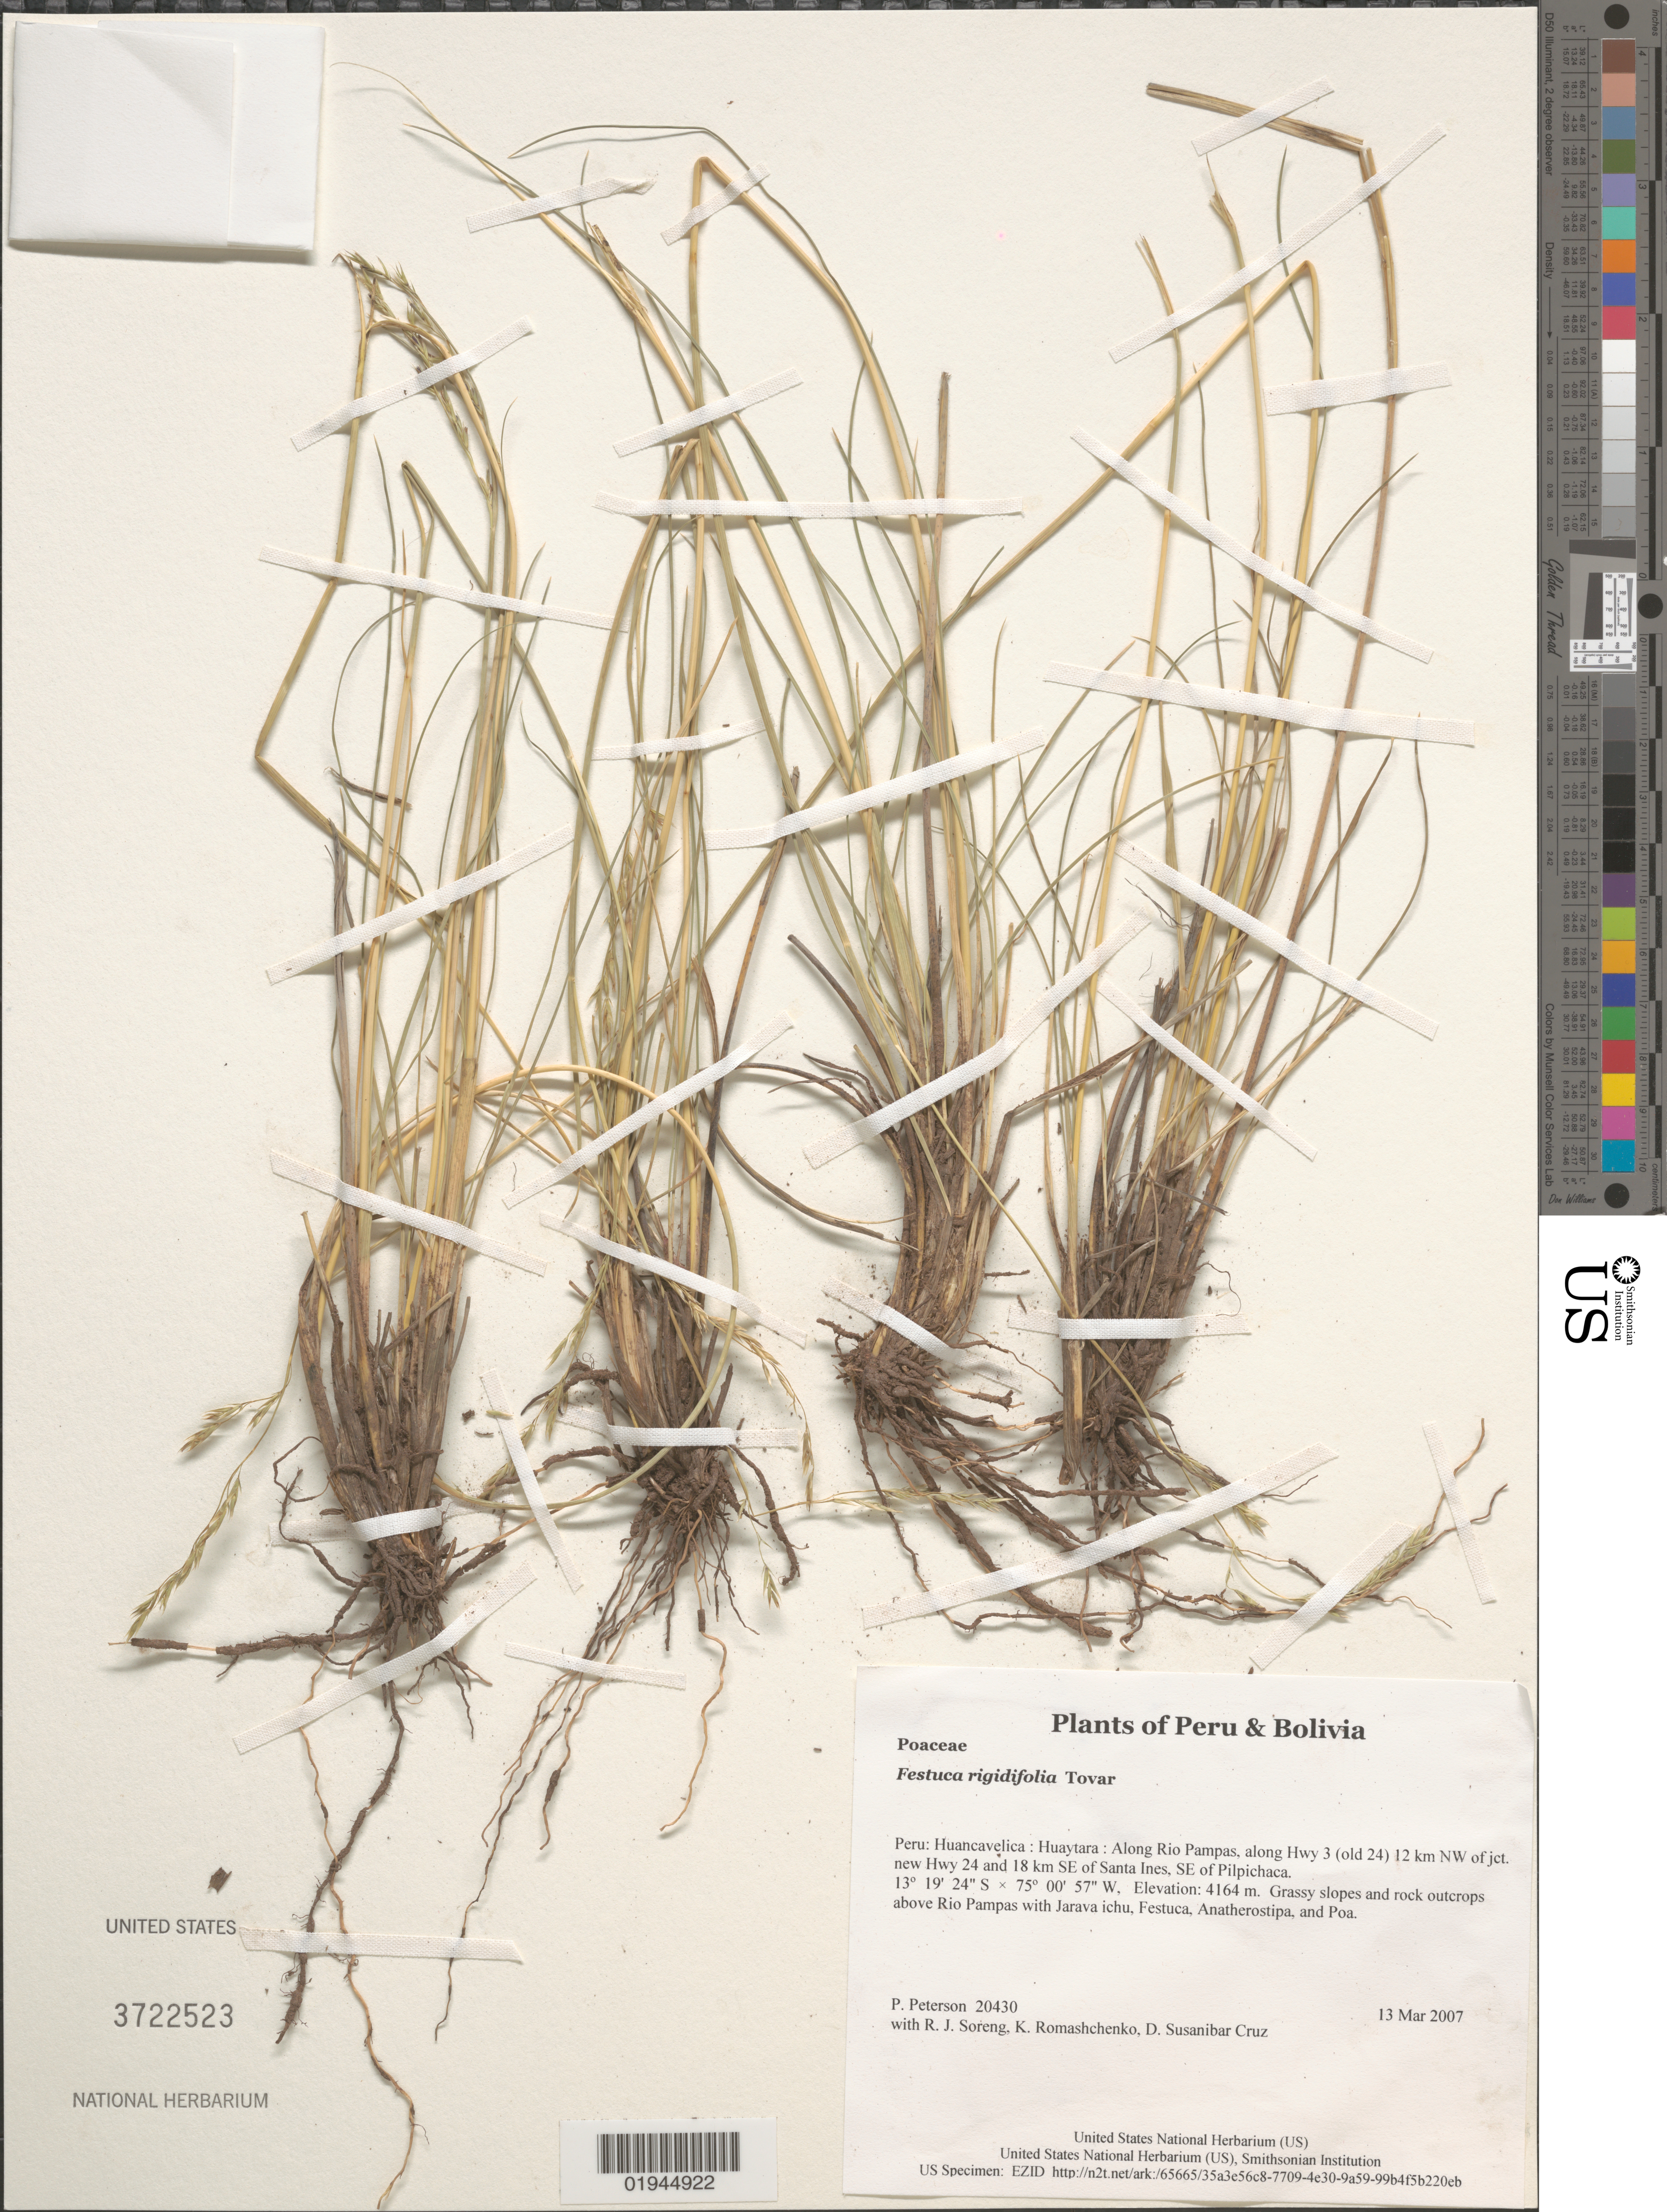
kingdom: Plantae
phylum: Tracheophyta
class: Liliopsida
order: Poales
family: Poaceae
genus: Festuca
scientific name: Festuca rigidifolia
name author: Tovar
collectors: P. M. Peterson, R. J. Soreng, K. Romashchenko & D. Susanibar Cruz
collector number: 20430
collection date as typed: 13 Mar 2007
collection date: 2007-03-13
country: Peru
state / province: Huancavelica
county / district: Huaytara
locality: Along Rio Pampas, along Hwy 3 (old 24) 12 km NW of jct. new Hwy 24 and 18 km SE of Santa Ines, SE of Pilpichaca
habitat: Grassy slopes and rock outcrops above Rio Pampas with Jarava ichu, Festuca, Anatherostipa, and Poa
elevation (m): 4164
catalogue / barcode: US 3722523